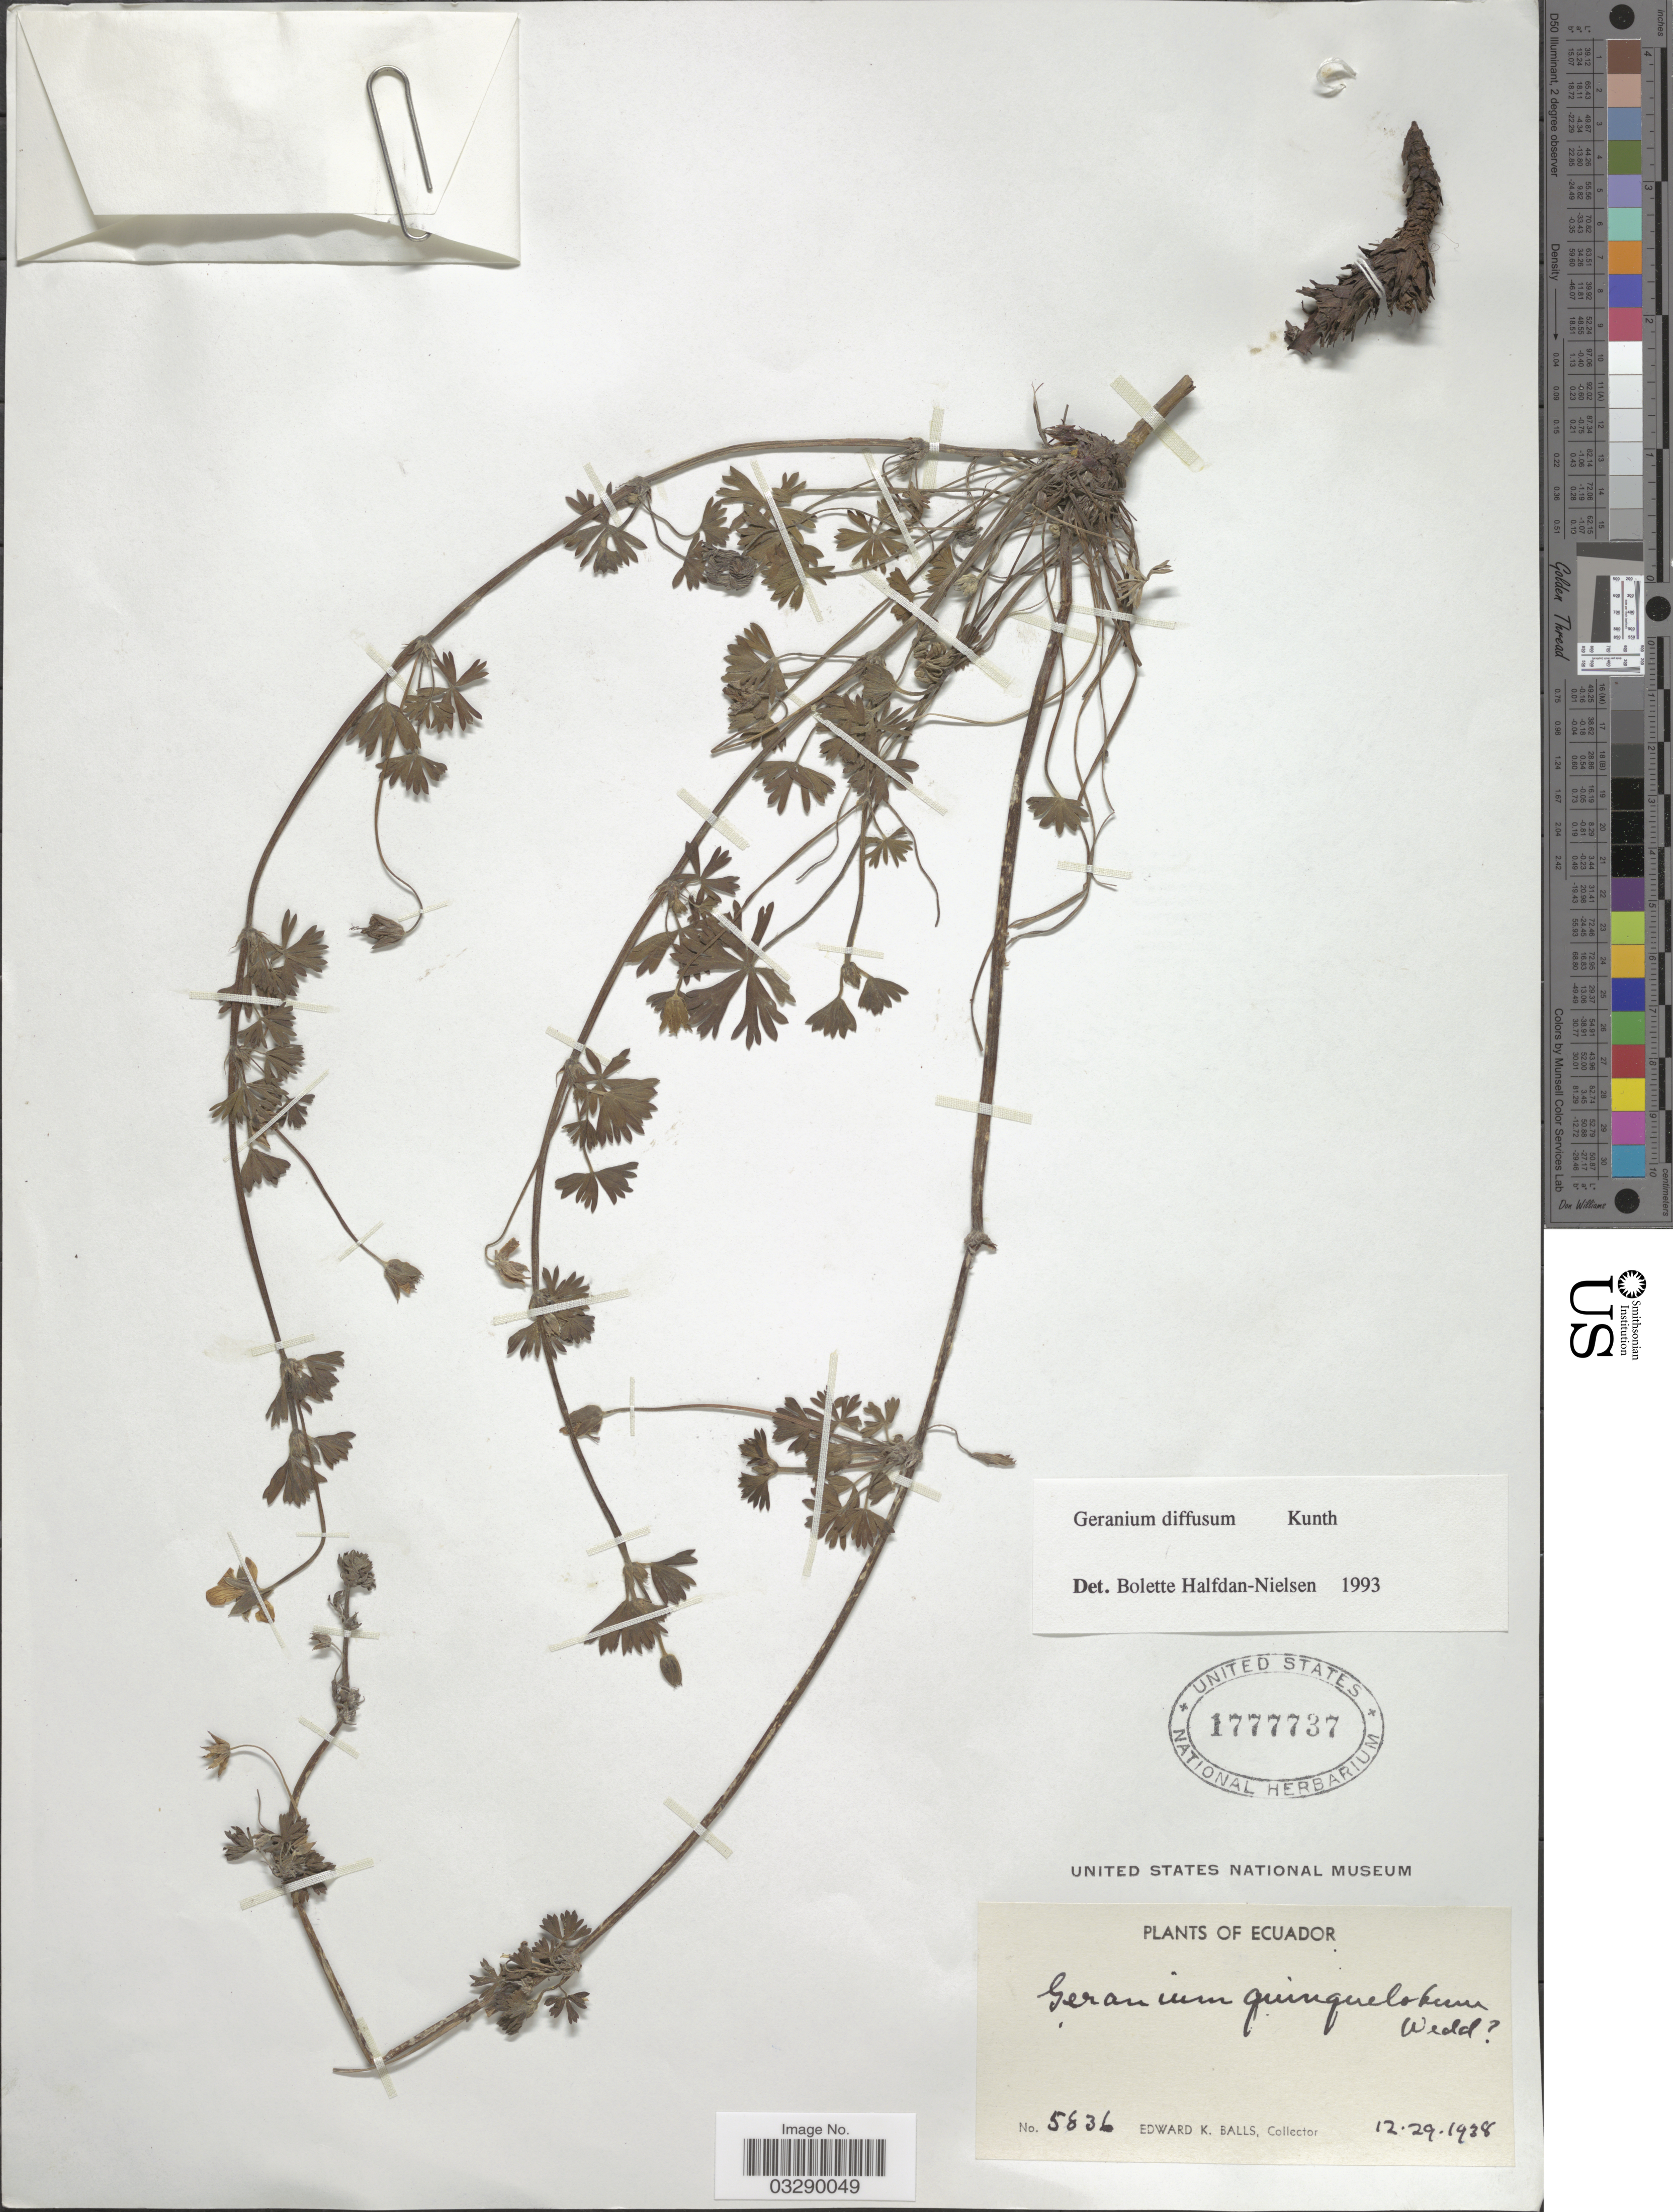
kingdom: Plantae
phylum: Tracheophyta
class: Magnoliopsida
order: Geraniales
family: Geraniaceae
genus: Geranium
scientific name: Geranium diffusum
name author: Kunth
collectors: E. K. Balls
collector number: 5836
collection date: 1938-12-29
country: Ecuador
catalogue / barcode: US 1777737